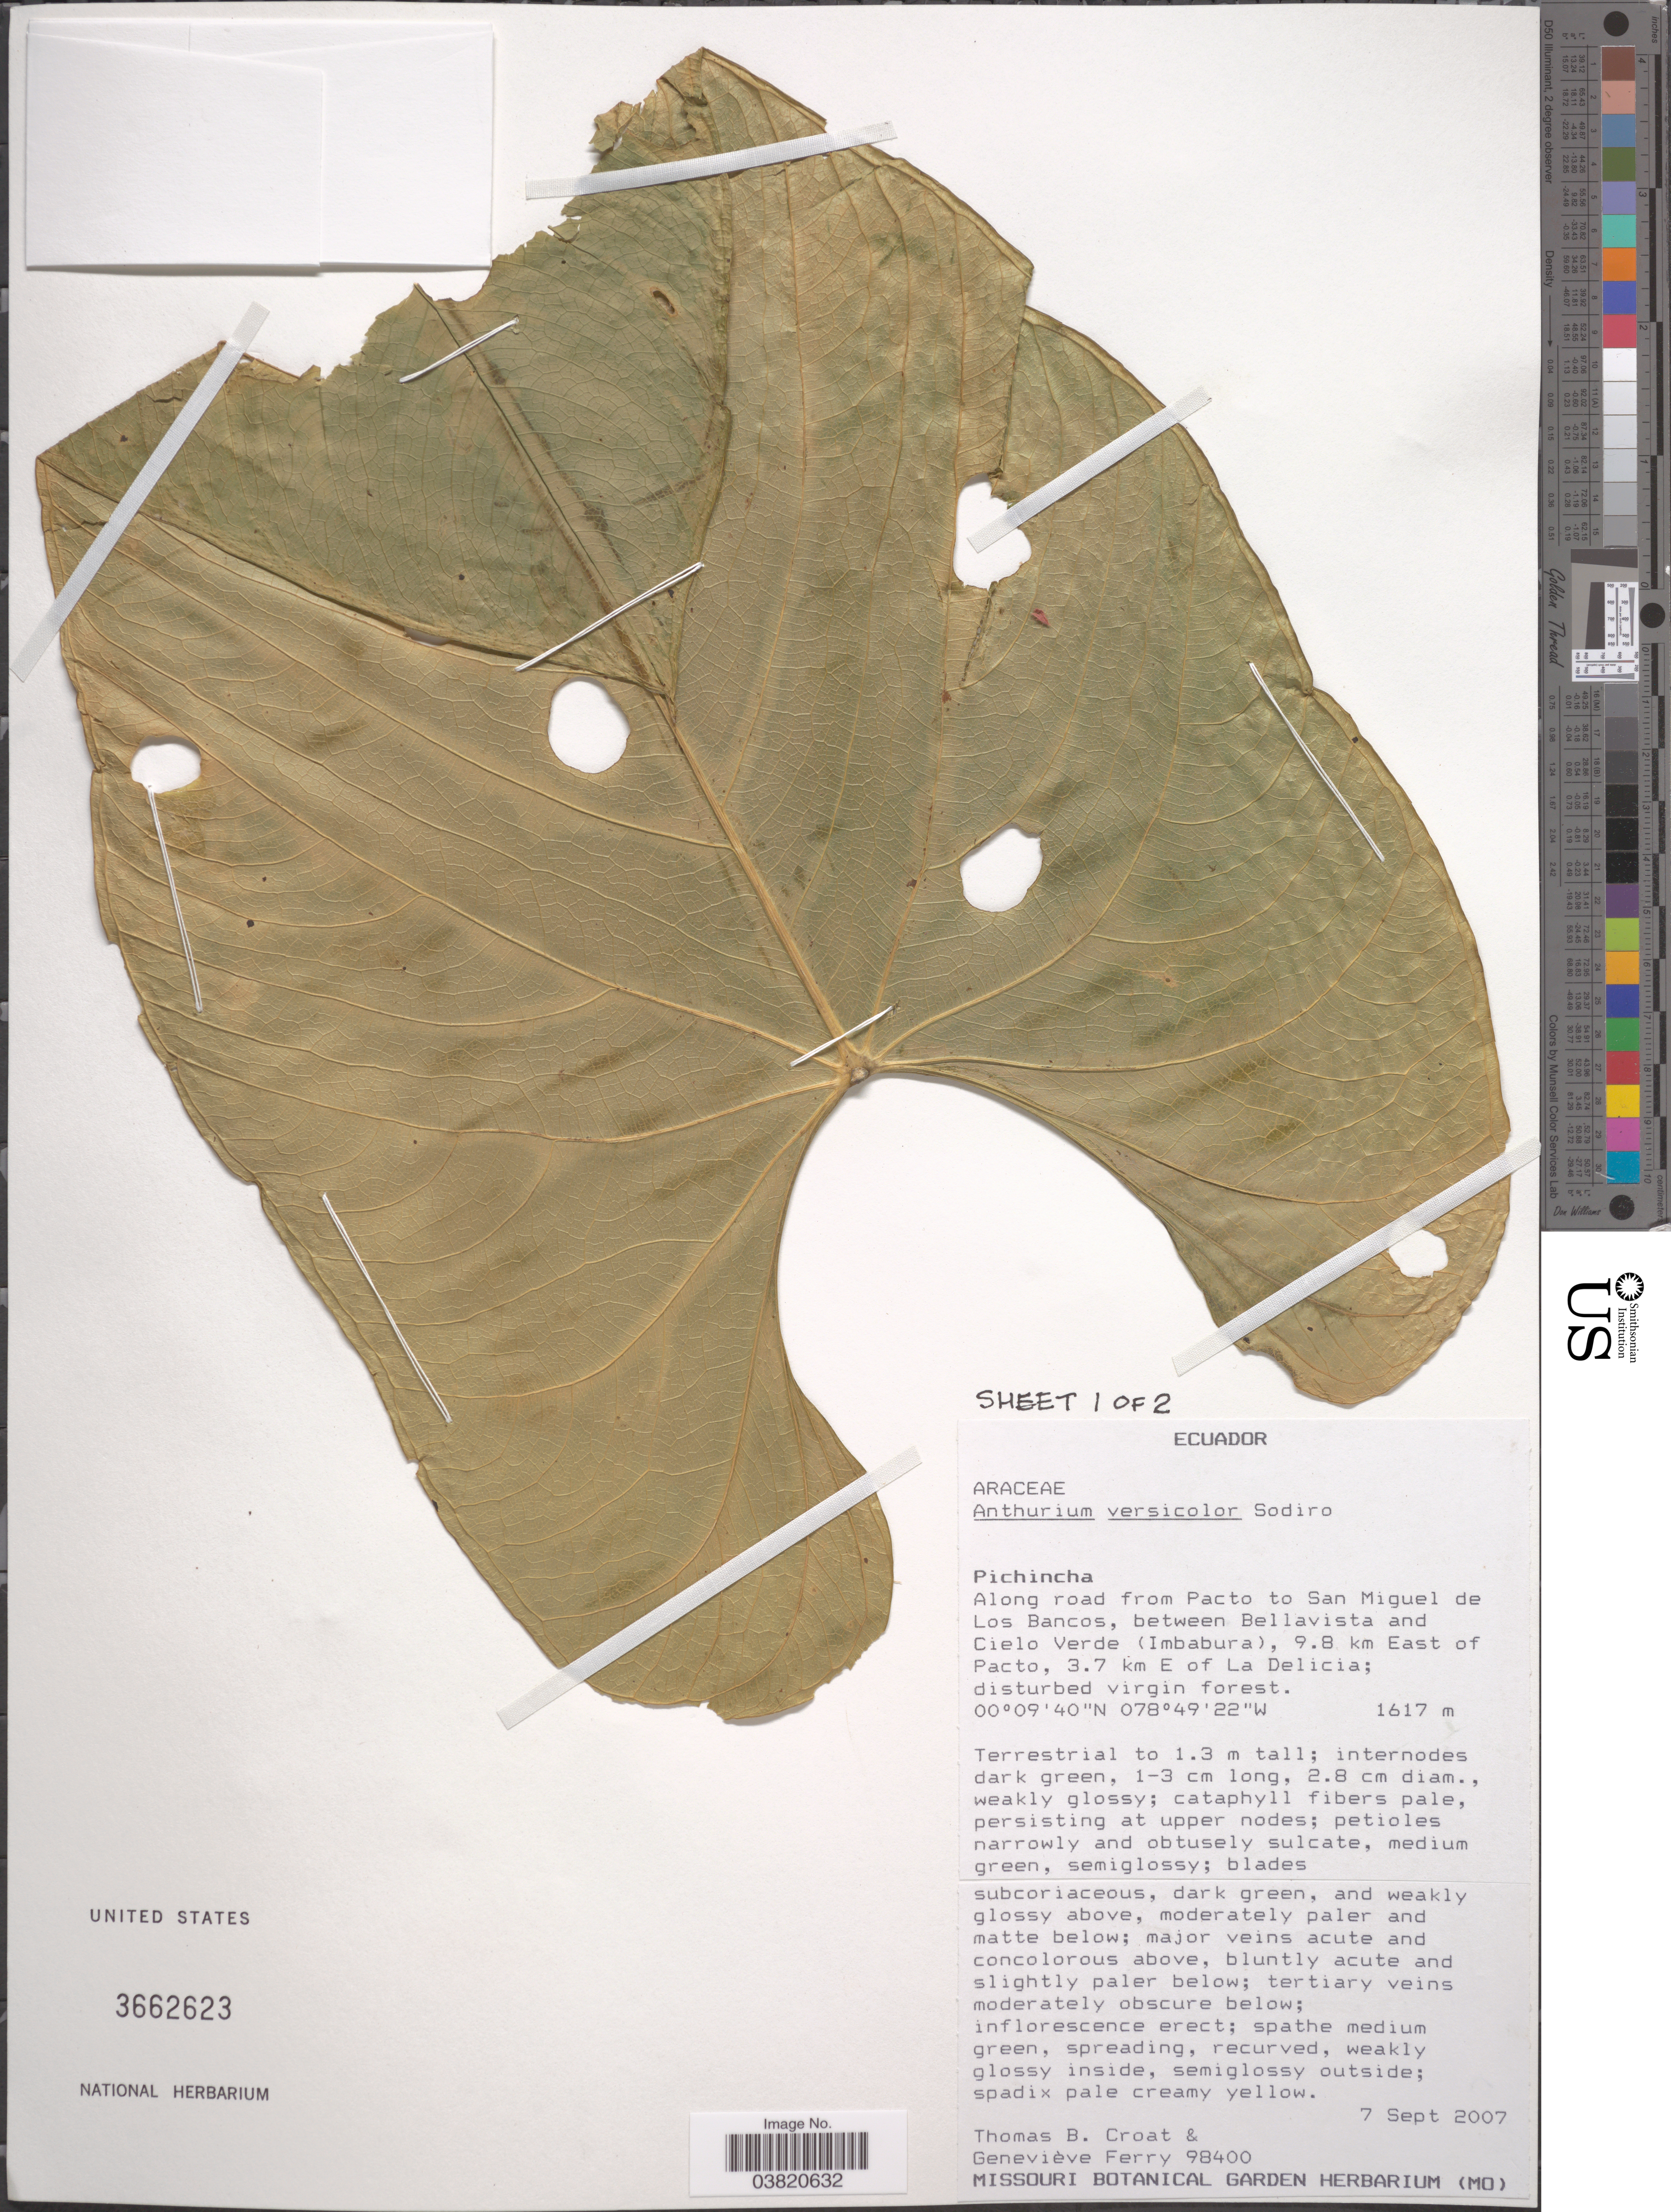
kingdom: Plantae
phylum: Tracheophyta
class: Liliopsida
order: Alismatales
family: Araceae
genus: Anthurium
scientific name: Anthurium versicolor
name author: Sodiro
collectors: T. B. Croat & G. Ferry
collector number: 98400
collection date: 2007-09-07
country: Ecuador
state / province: Pichincha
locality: Along road from Pacto to San Miguel de Los Bancos, between Bellavista and Cielo Verde (Imbabura), 9.8 km East of Pacto, 3.7 km E of La Delicia.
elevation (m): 1617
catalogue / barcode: US 3662623